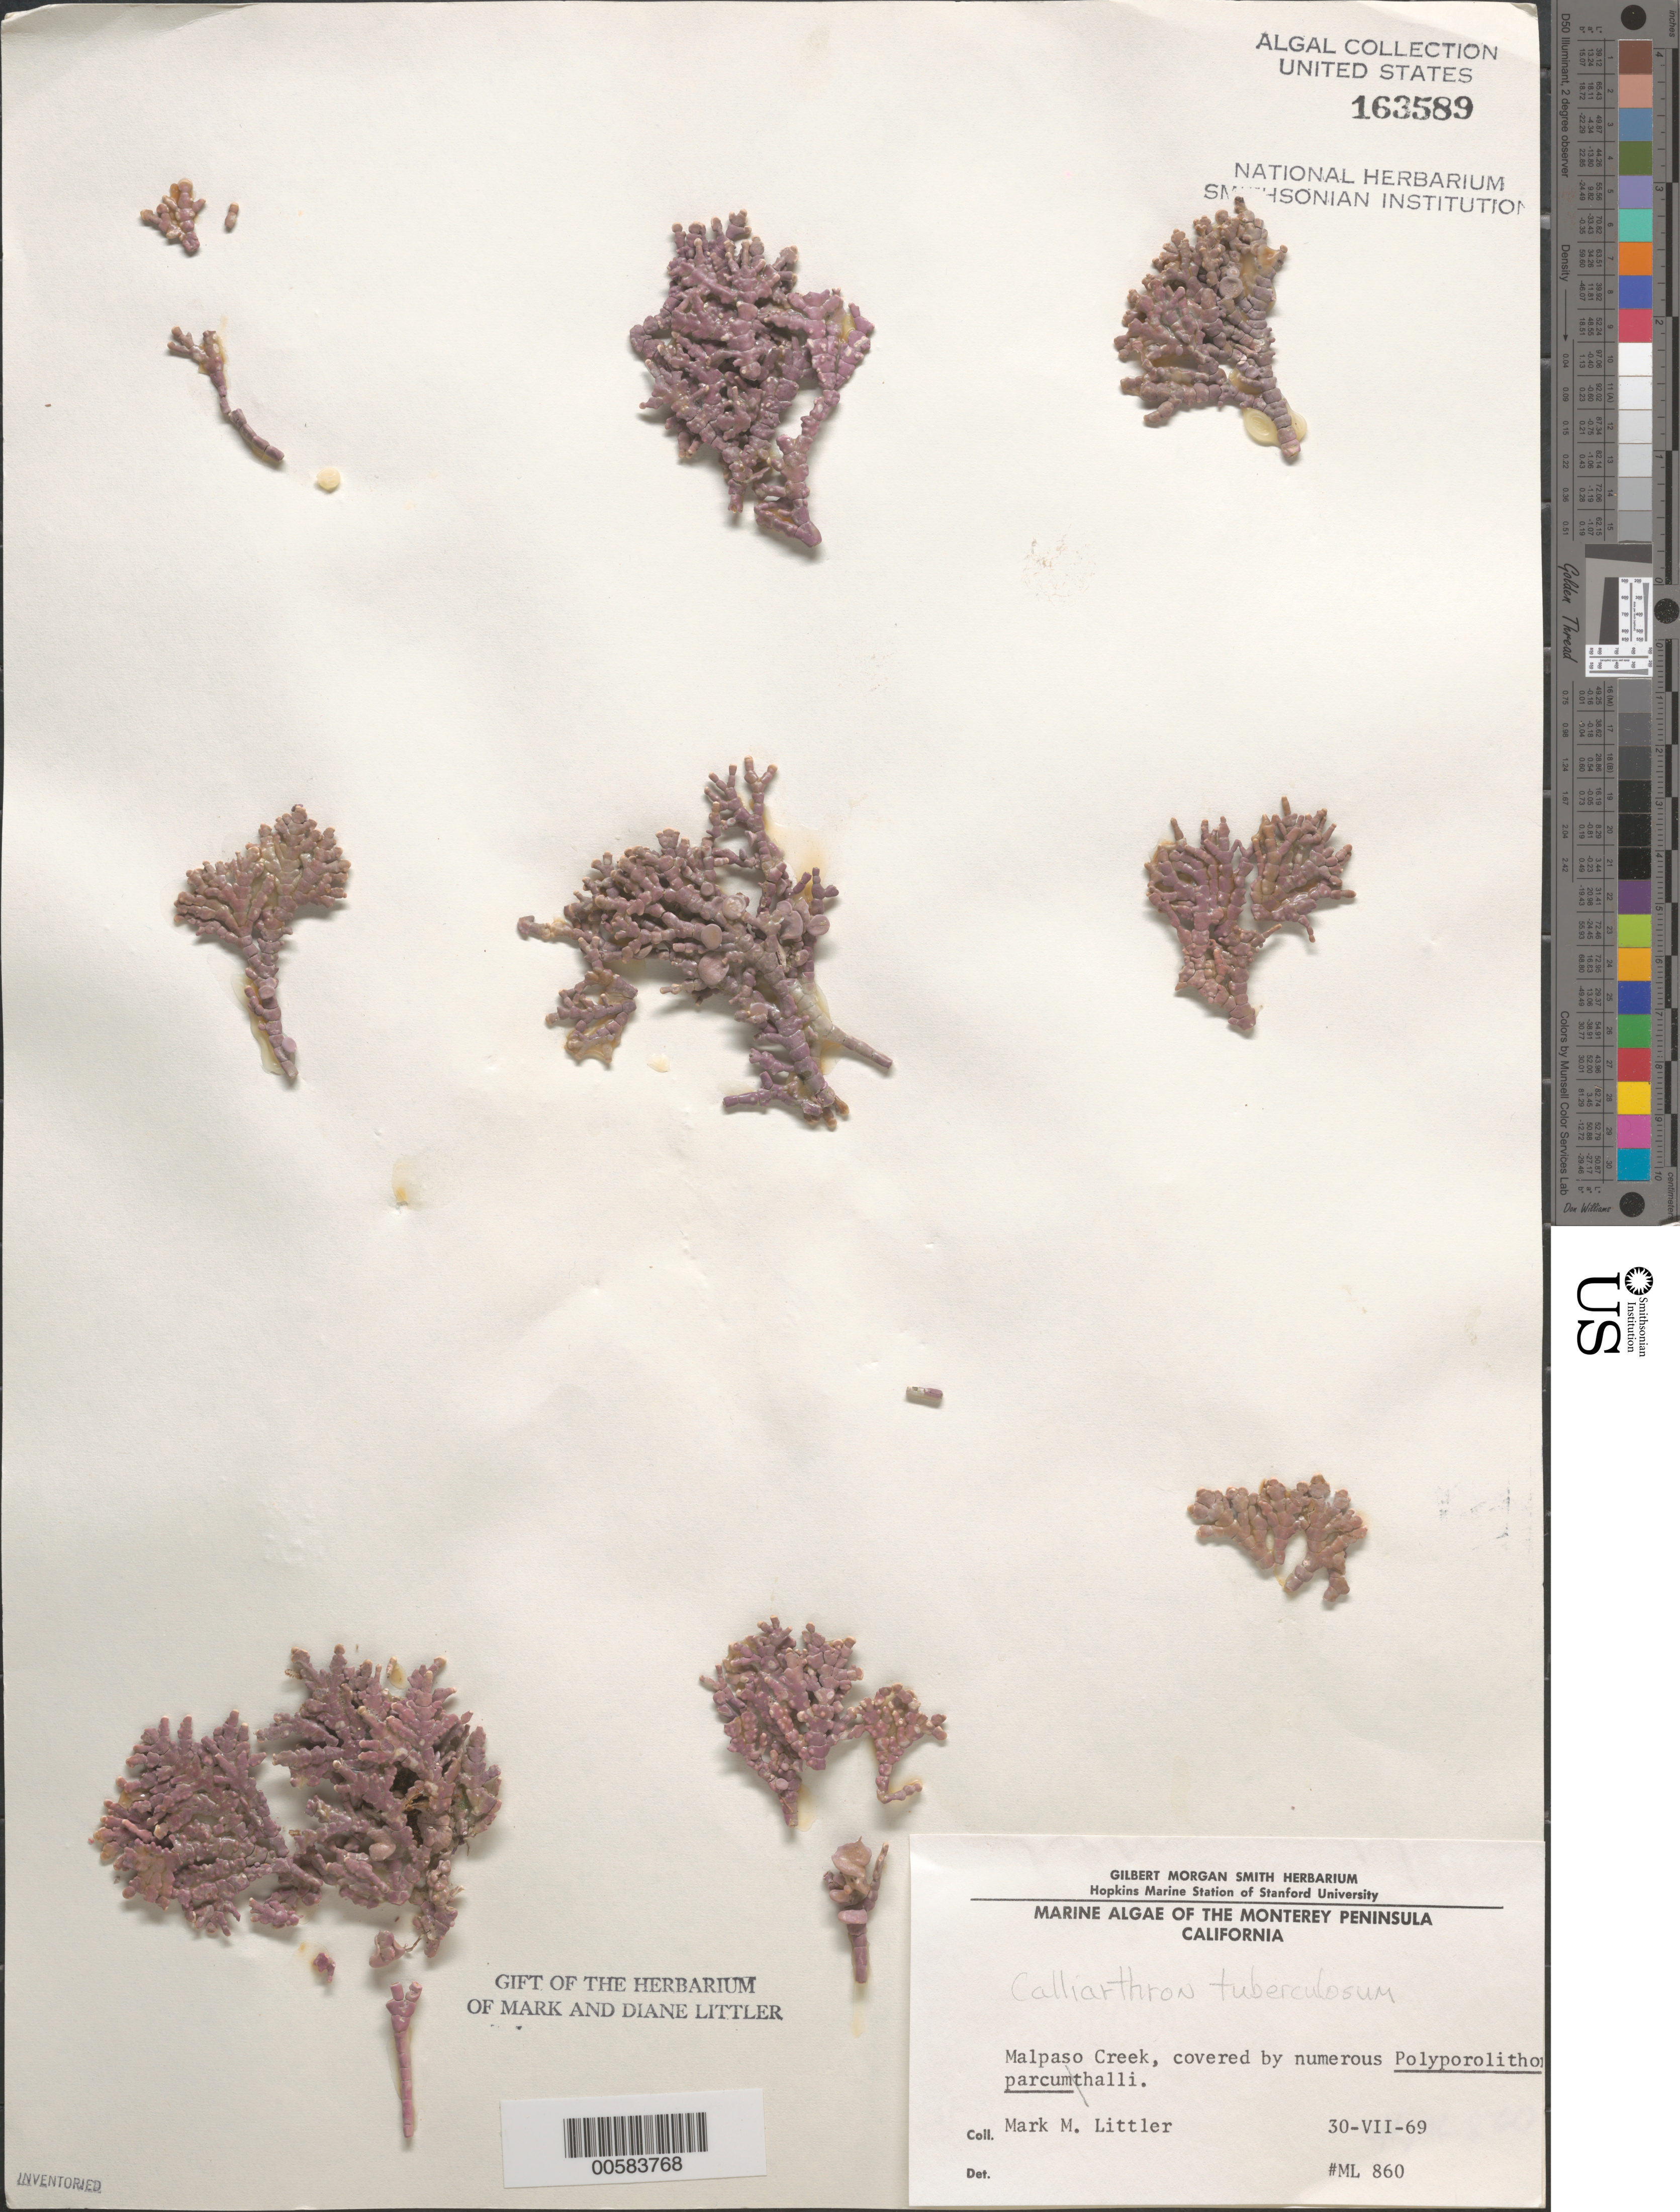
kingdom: Plantae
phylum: Rhodophyta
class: Florideophyceae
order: Corallinales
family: Corallinaceae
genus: Calliarthron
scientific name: Calliarthron tuberculosum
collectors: M. M. Littler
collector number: ML 860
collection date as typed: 30 Jul 1969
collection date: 1969-07-30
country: United States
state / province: California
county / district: Monterey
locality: Malpaso Creek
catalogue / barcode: US 163589